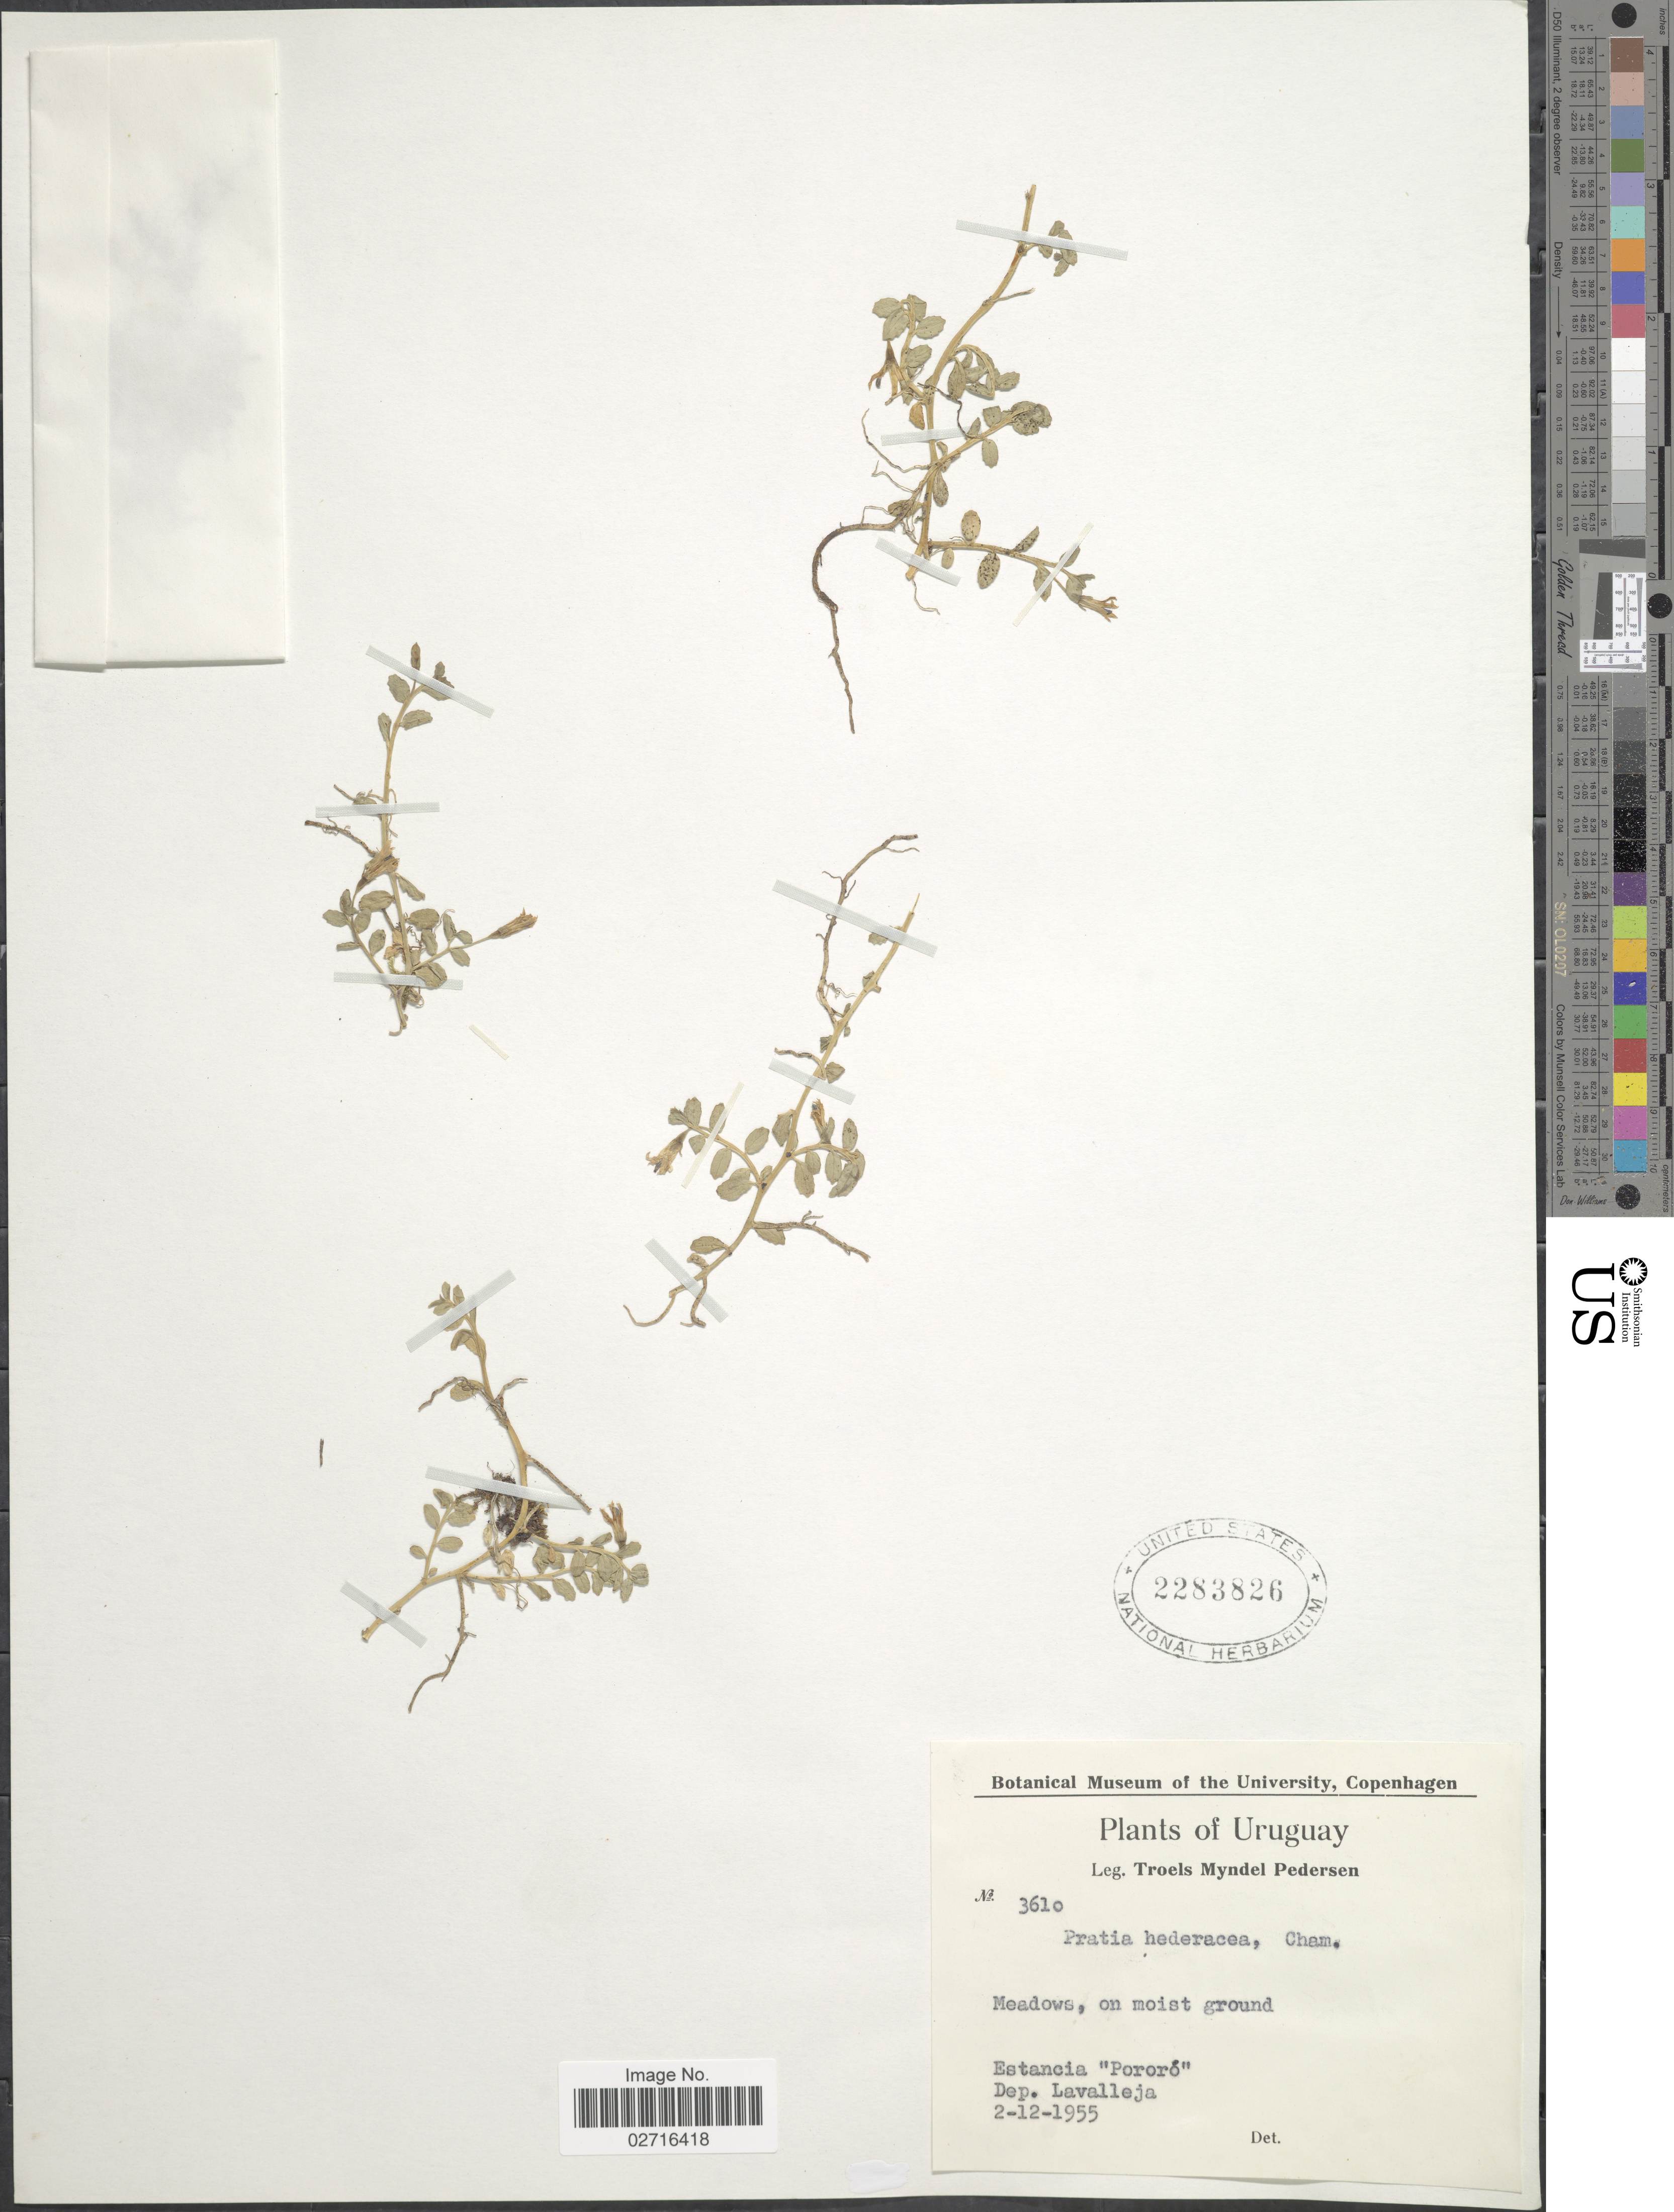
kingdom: Plantae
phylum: Tracheophyta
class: Magnoliopsida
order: Asterales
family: Campanulaceae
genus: Pratia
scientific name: Pratia hederacea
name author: (Cham.) G. Don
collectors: T. Pederson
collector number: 3610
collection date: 1955-12-02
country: Uruguay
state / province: Lavalleja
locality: Meadows, on moist ground, Estancia 'Pororó' Dep. Lavalleja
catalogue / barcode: US 2283826